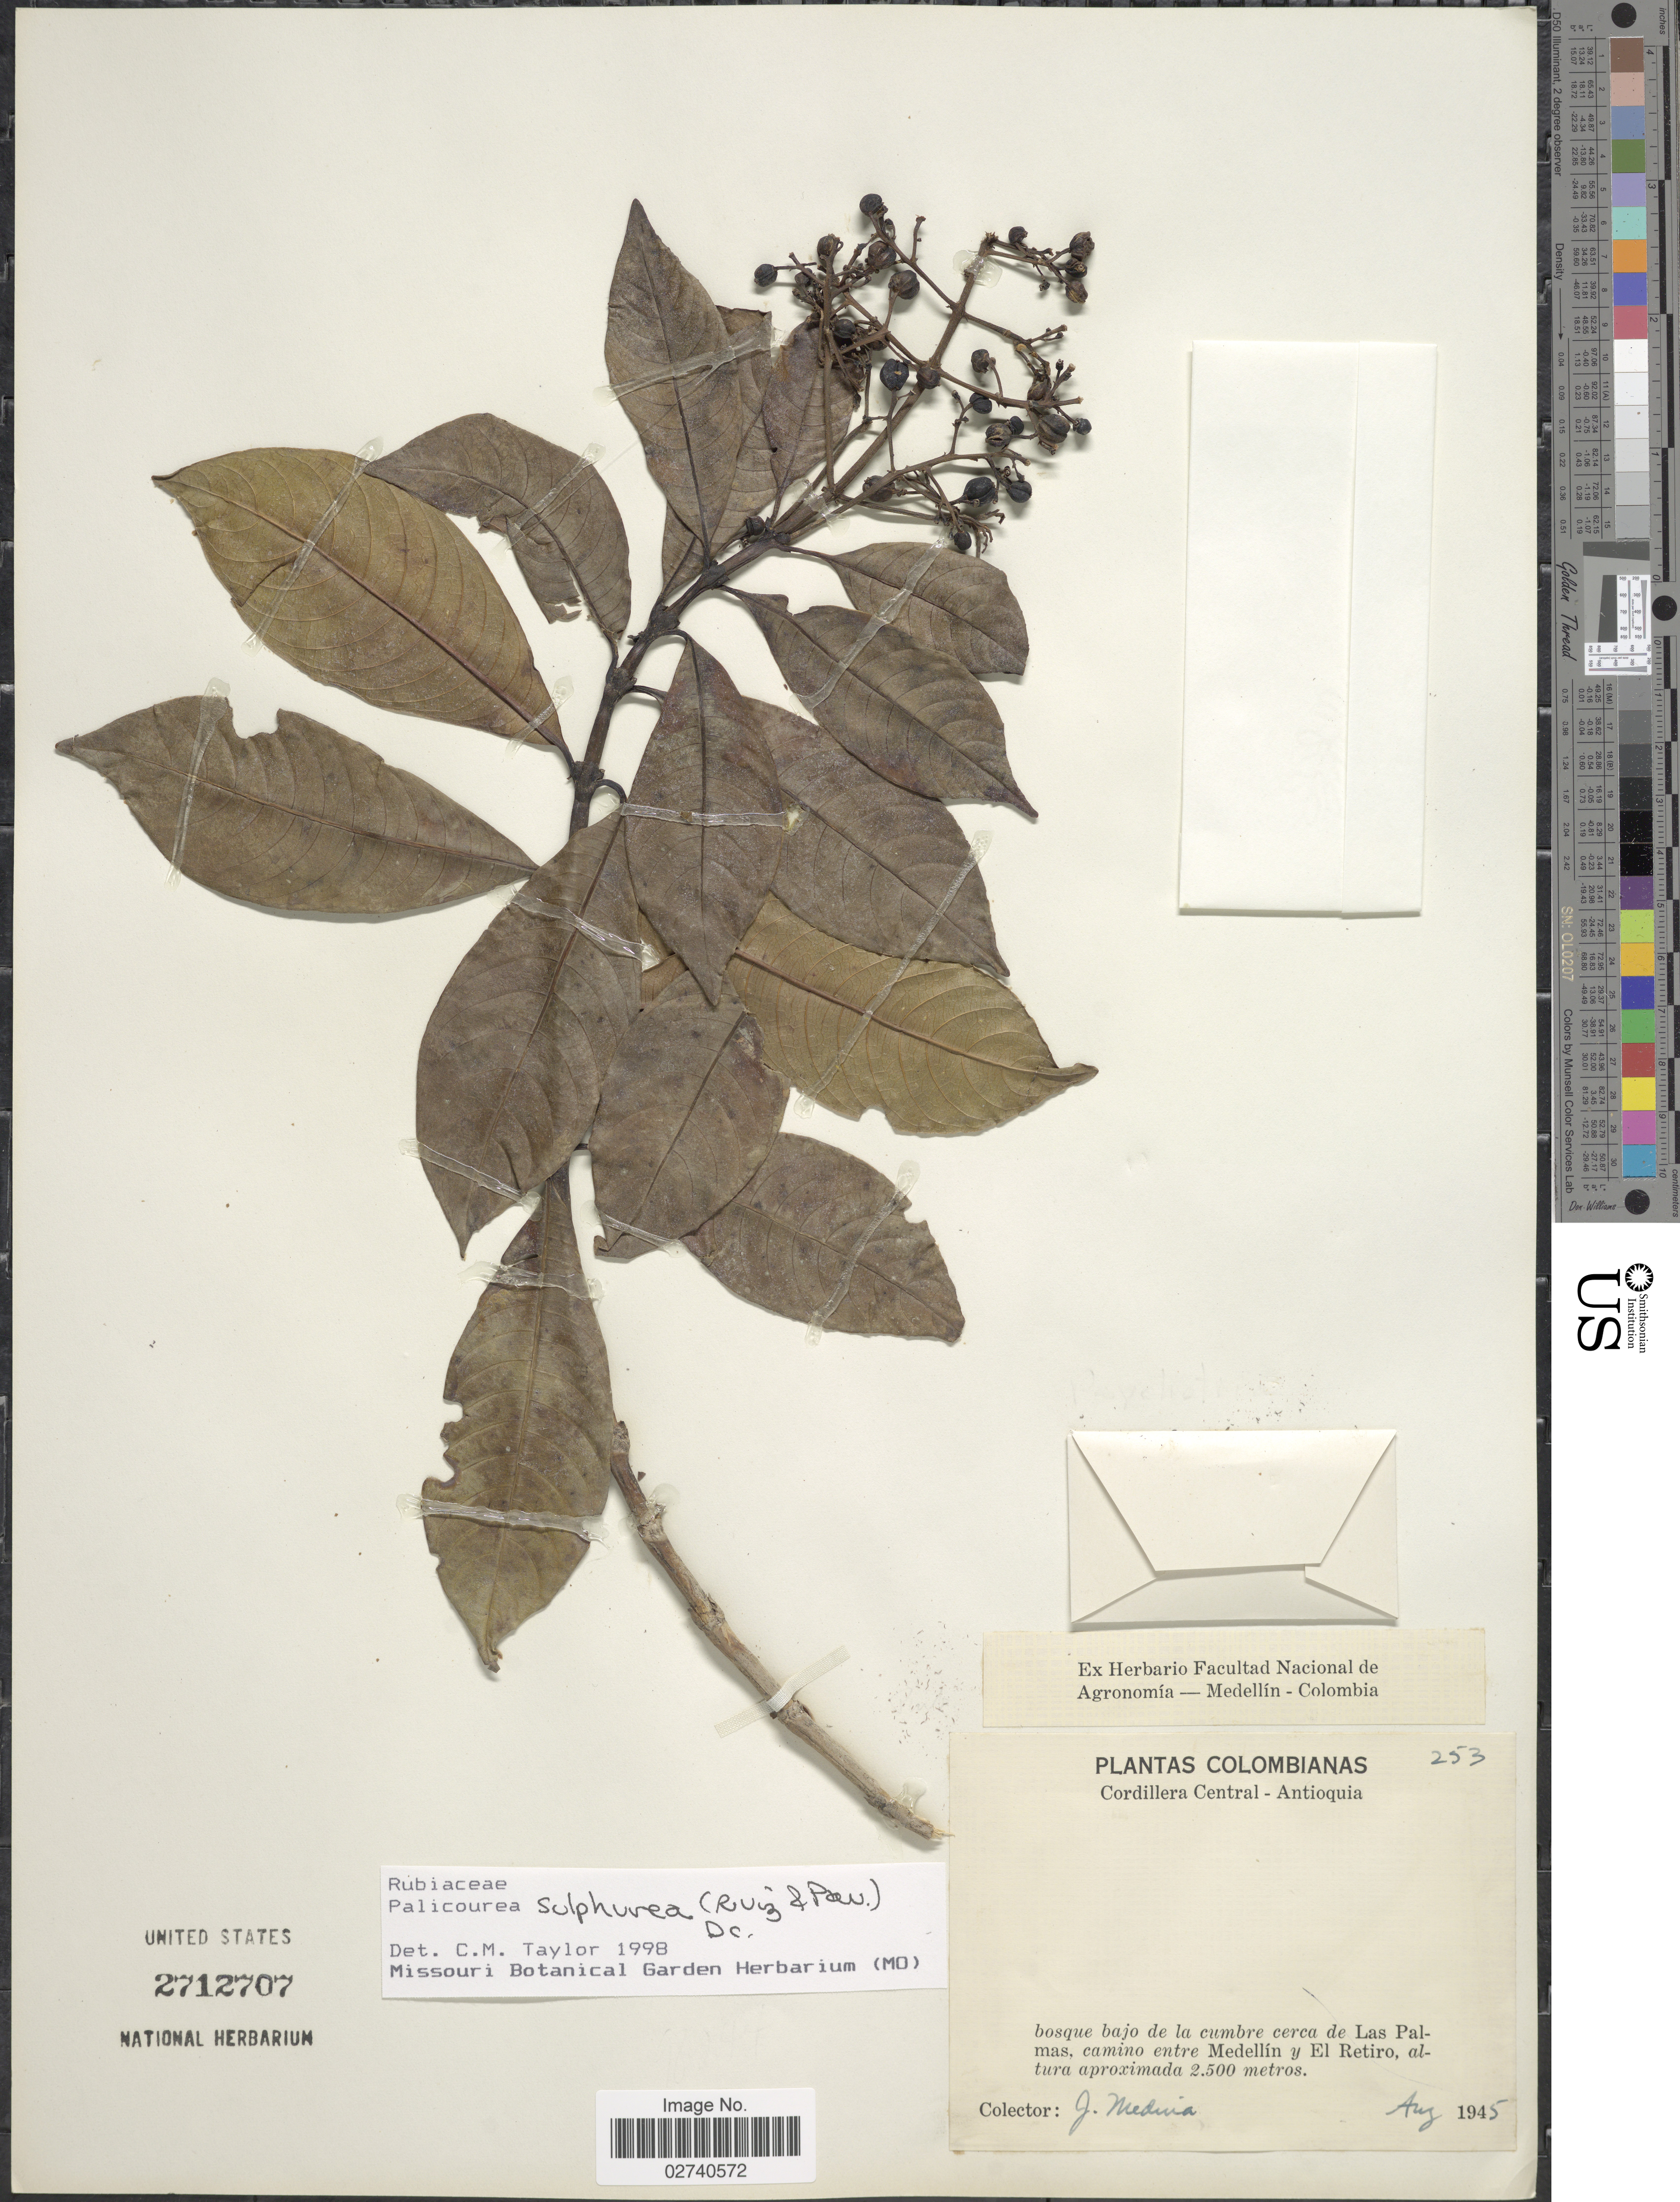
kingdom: Plantae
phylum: Tracheophyta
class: Magnoliopsida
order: Gentianales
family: Rubiaceae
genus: Palicourea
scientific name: Palicourea sulphurea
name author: (Ruiz & Pav.) DC.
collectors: J. Medina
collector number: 253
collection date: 1945-08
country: Colombia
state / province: Antioquia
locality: Cordillera Central. Bosque bajo de la cumbre cerca de Las Palmas, camino entre Medellin y El Retiro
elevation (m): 2500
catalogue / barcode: US 2712707